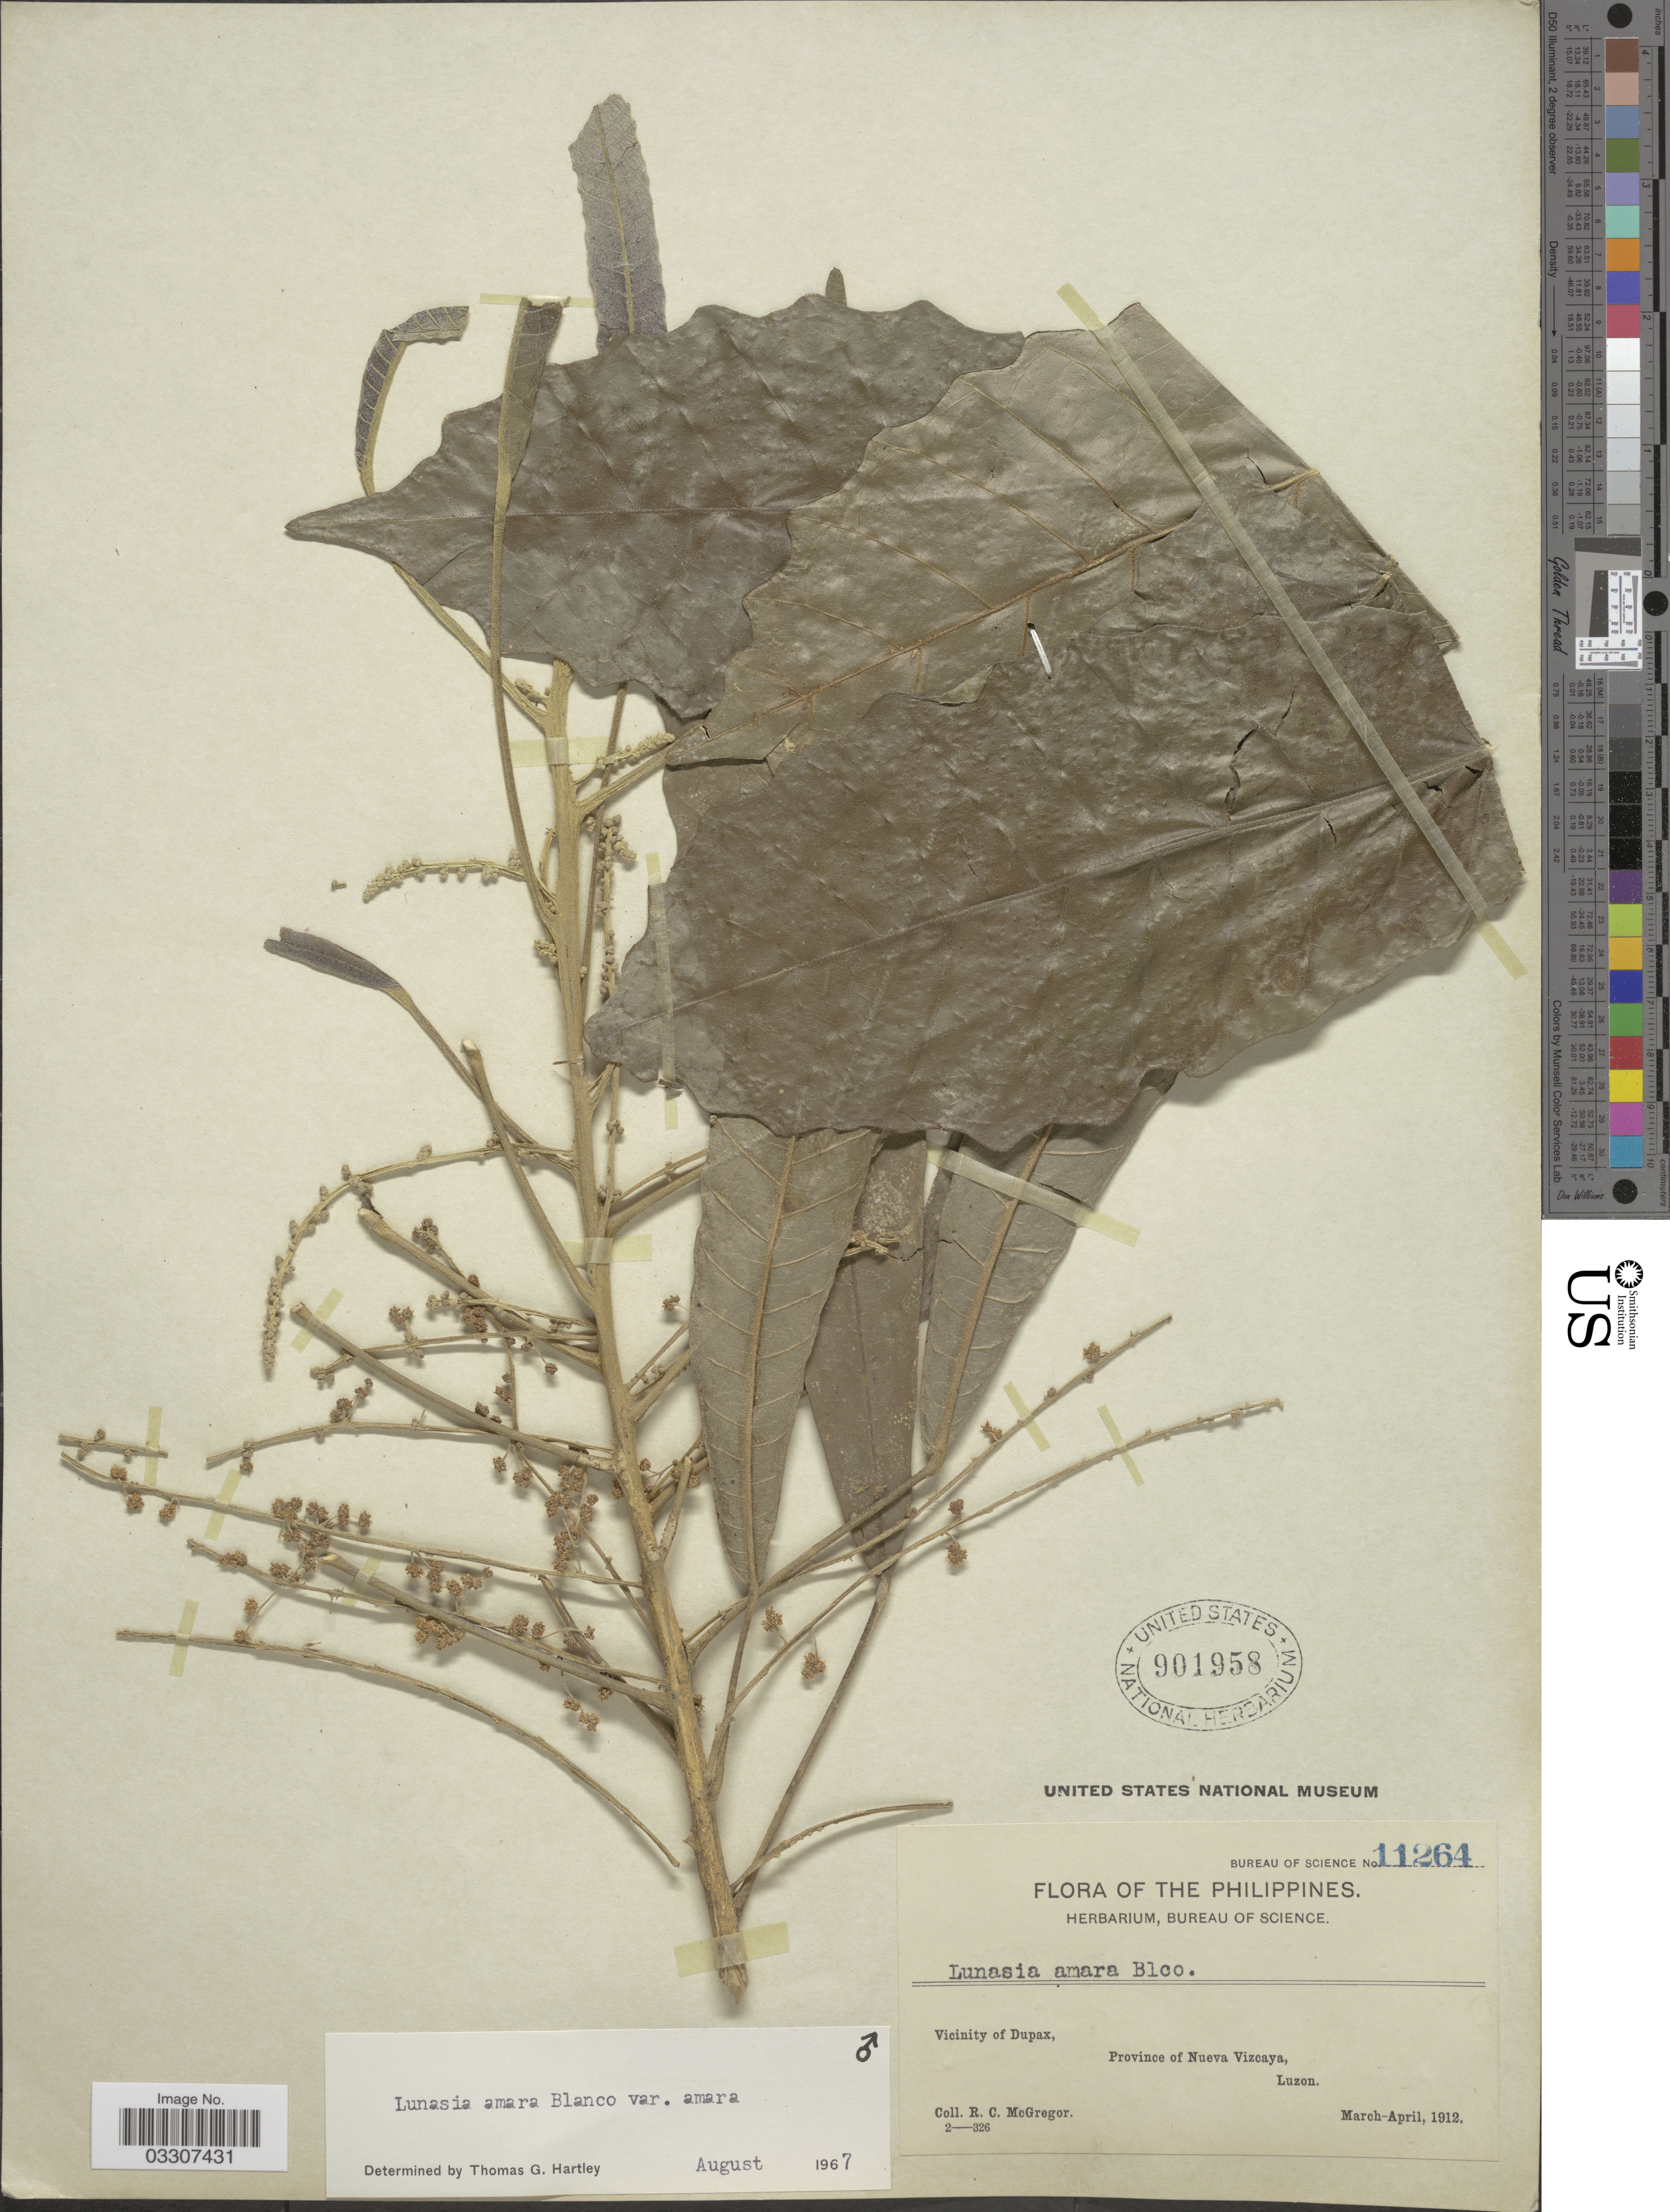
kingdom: Plantae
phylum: Tracheophyta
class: Magnoliopsida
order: Sapindales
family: Rutaceae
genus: Lunasia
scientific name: Lunasia amara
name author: Blanco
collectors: R. C. McGregor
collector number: Bureau of Science 11264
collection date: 1912-03/1912-04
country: Philippines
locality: Vicinity of Dupax. Province of Nueva Vizcaya, Luzon.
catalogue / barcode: US 901958